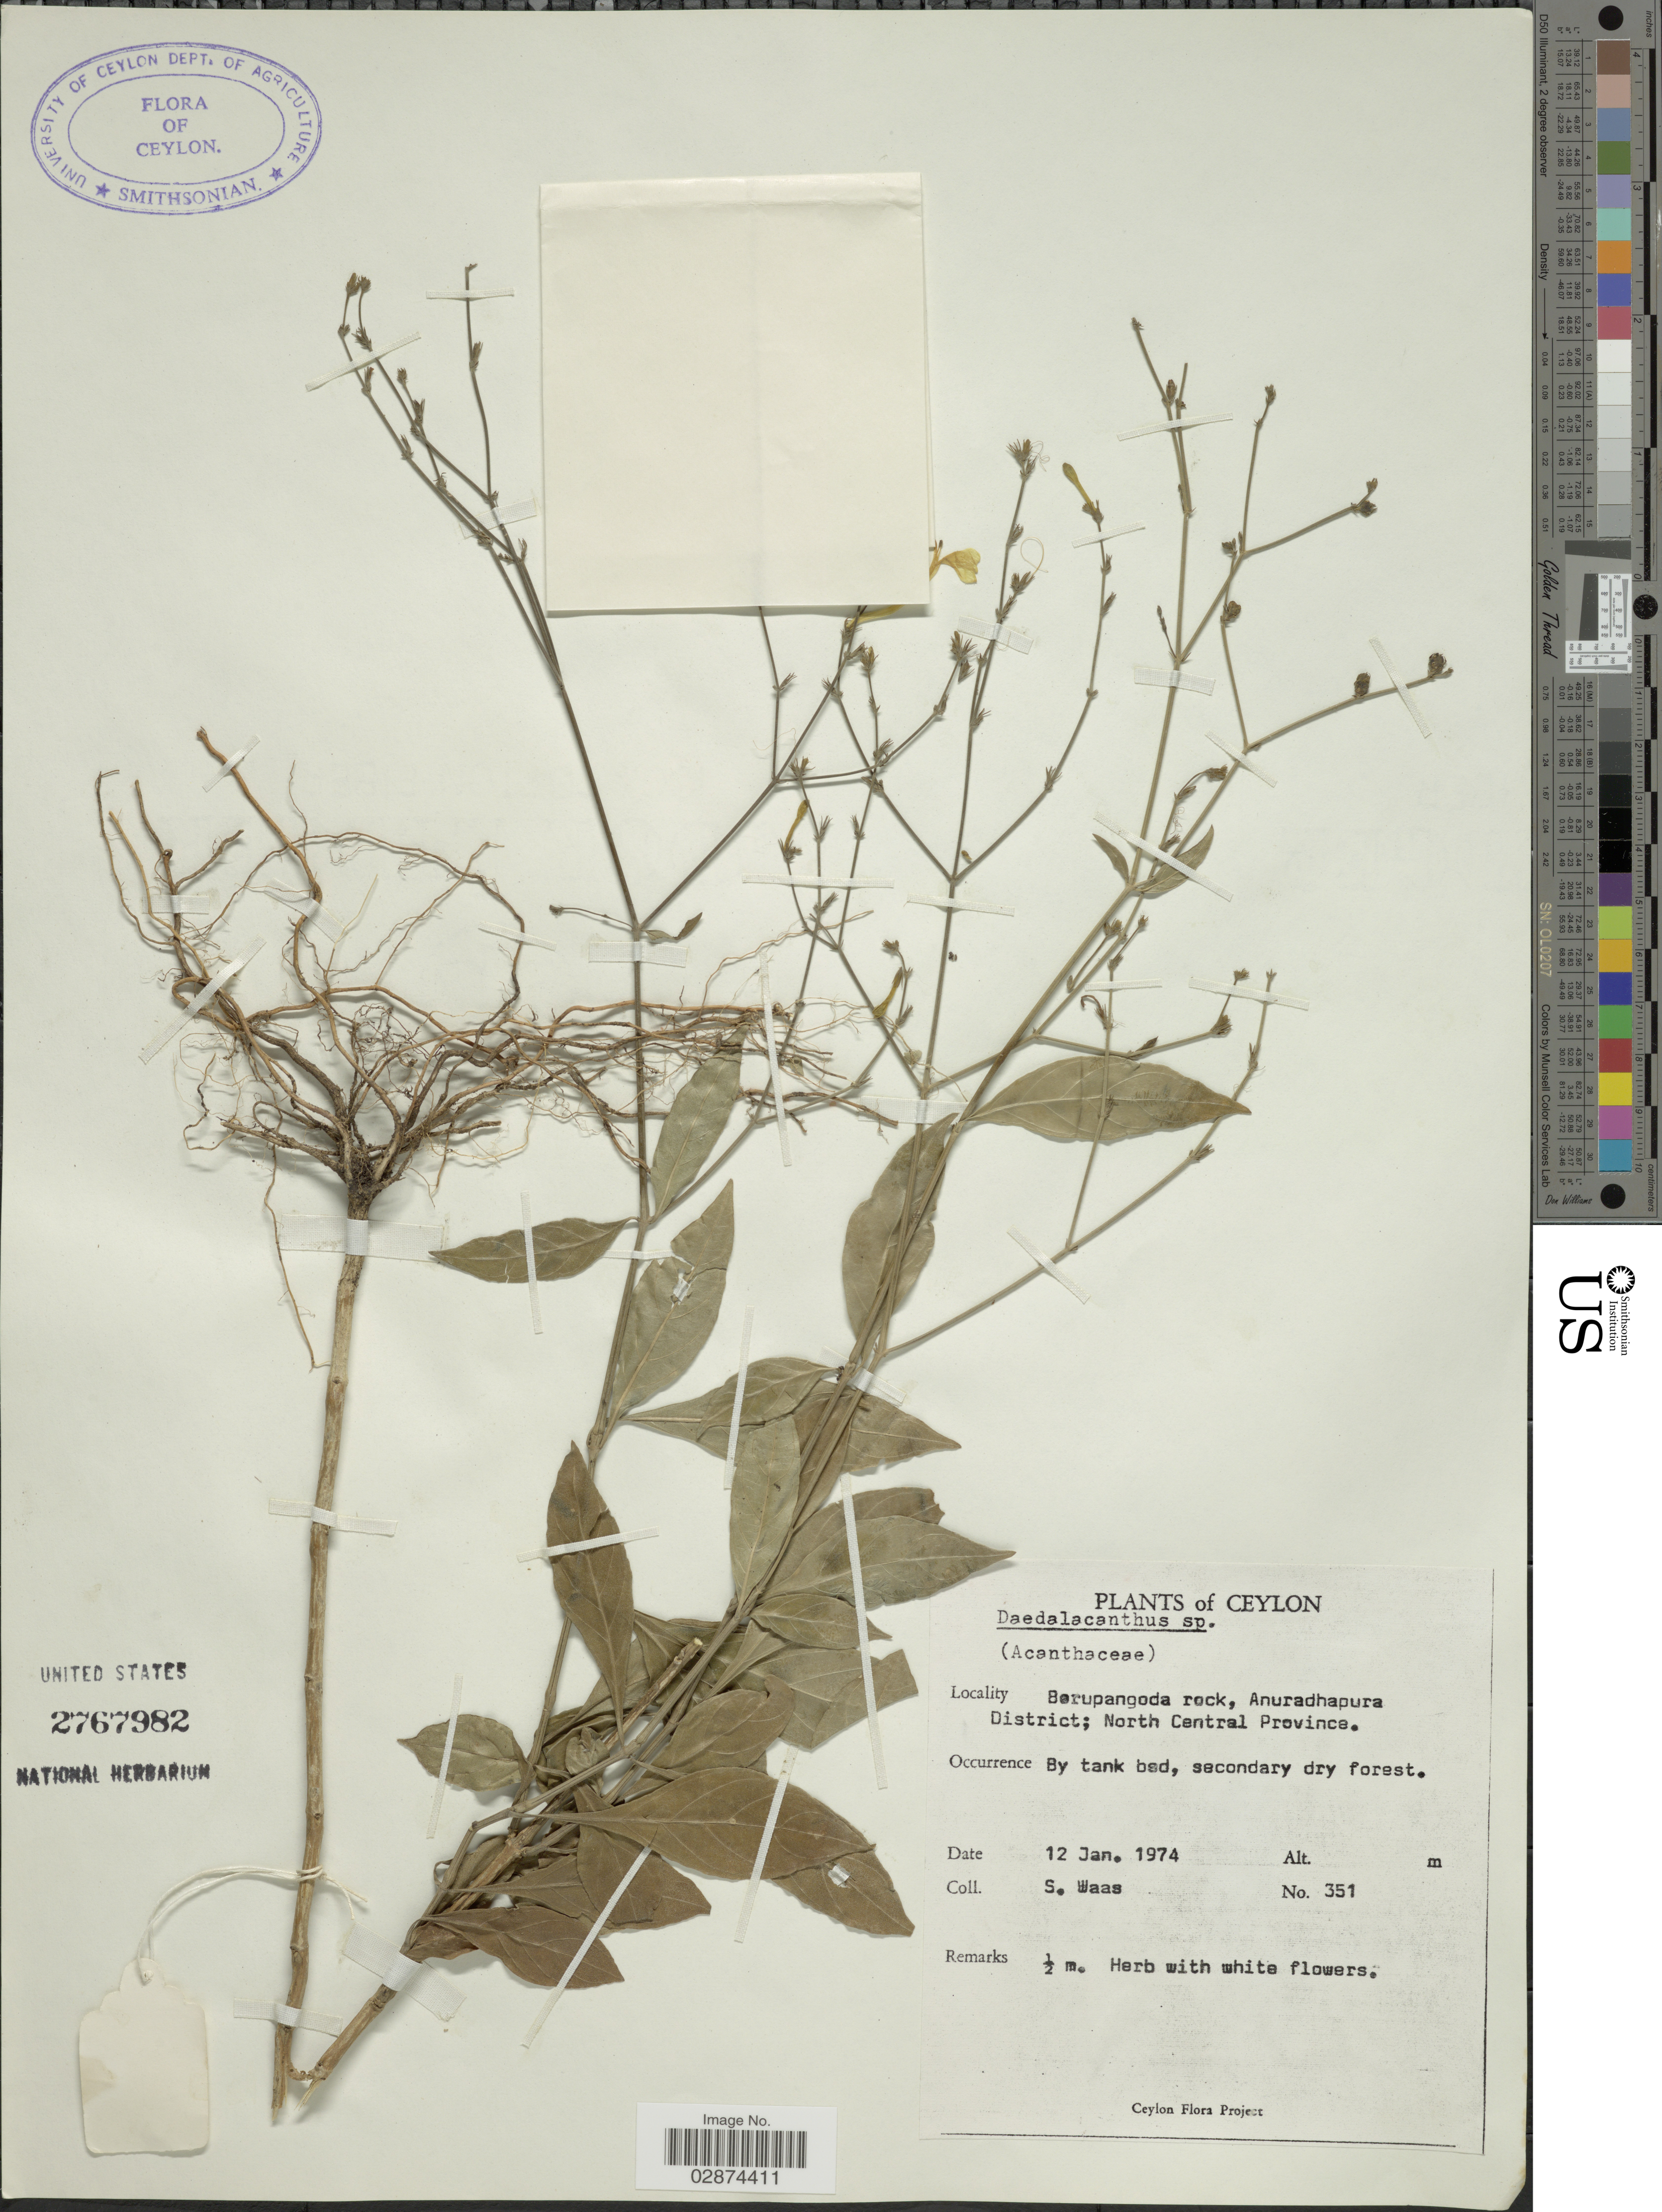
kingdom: Plantae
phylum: Tracheophyta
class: Magnoliopsida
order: Lamiales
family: Acanthaceae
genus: Rhinacanthus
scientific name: Rhinacanthus nasutus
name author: (L.) Kurz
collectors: S. Waas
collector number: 351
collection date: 1974-01-12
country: Sri Lanka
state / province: North Central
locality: Ceylon. Berupangoda rock, Anuradhapura District.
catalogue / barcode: US 2767982